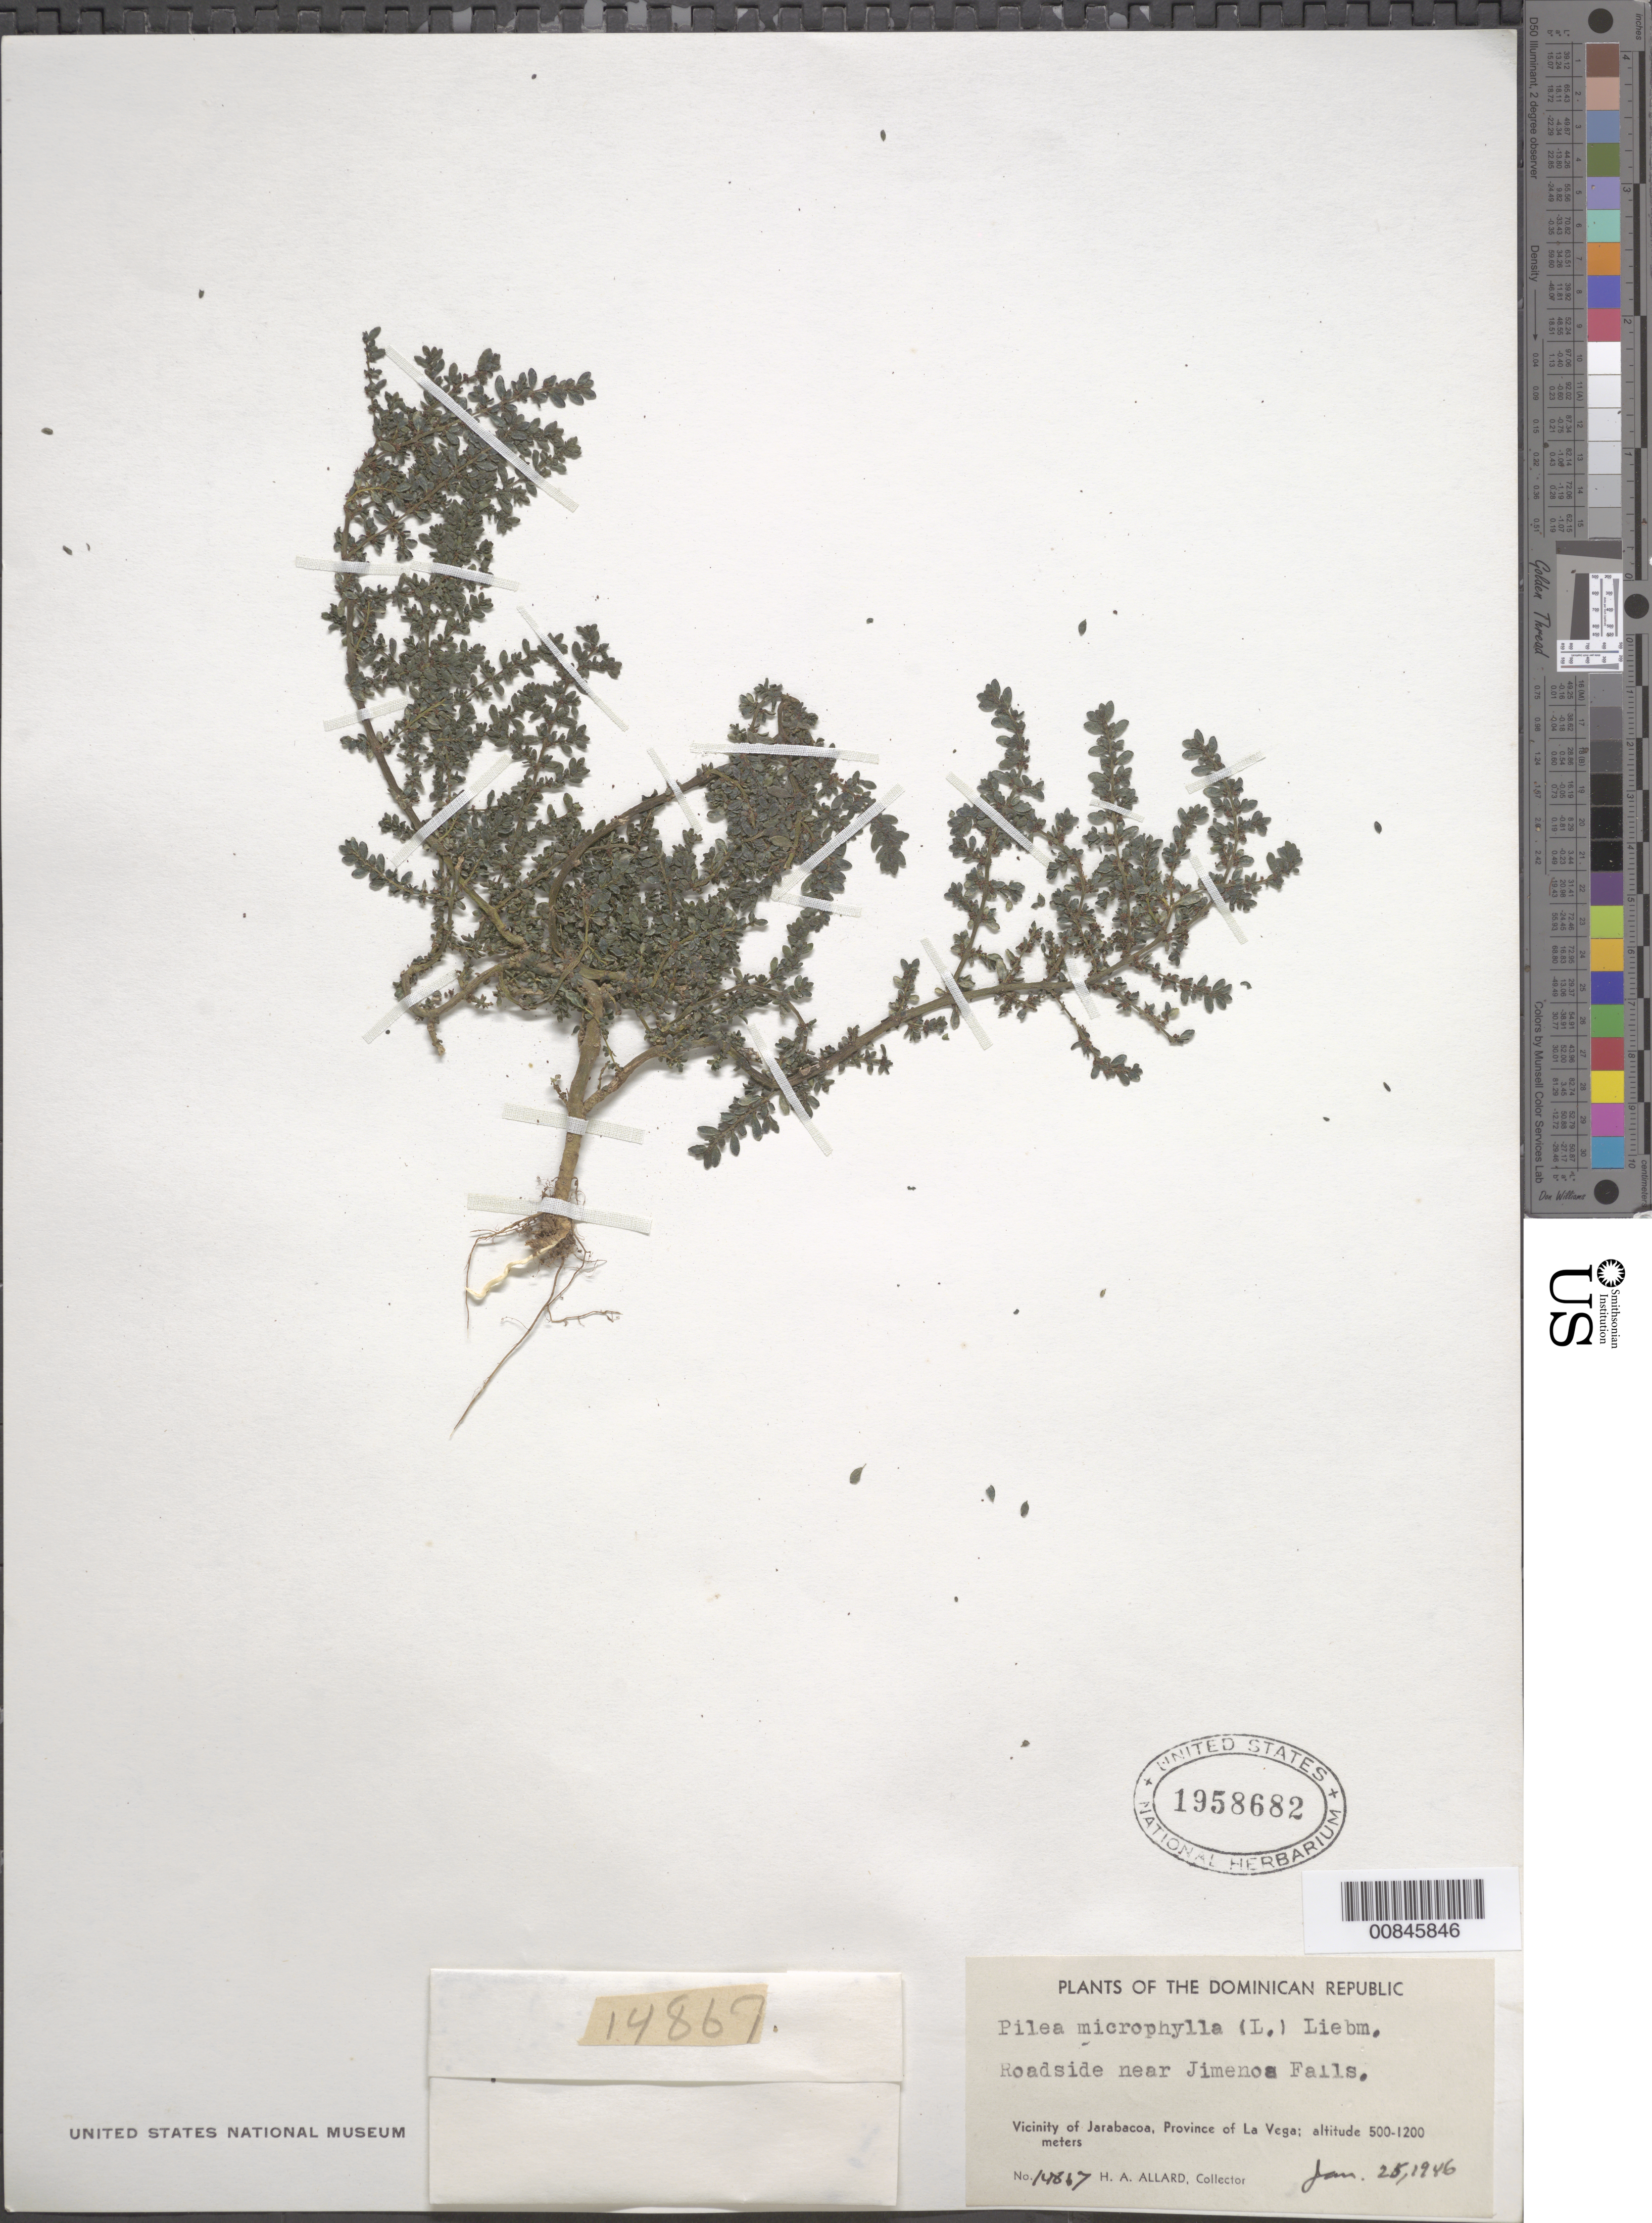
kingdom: Plantae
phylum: Tracheophyta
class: Magnoliopsida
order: Rosales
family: Urticaceae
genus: Pilea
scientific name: Pilea microphylla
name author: (L.) Liebm.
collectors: H. A. Allard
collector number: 14867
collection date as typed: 25 Jan 1946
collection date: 1946-01-25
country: Dominican Republic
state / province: La Vega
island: Hispaniola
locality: Vicinity of Jarabacoa. Roadside near Jimenoa Falls.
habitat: Roadside.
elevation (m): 500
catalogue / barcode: US 1958682